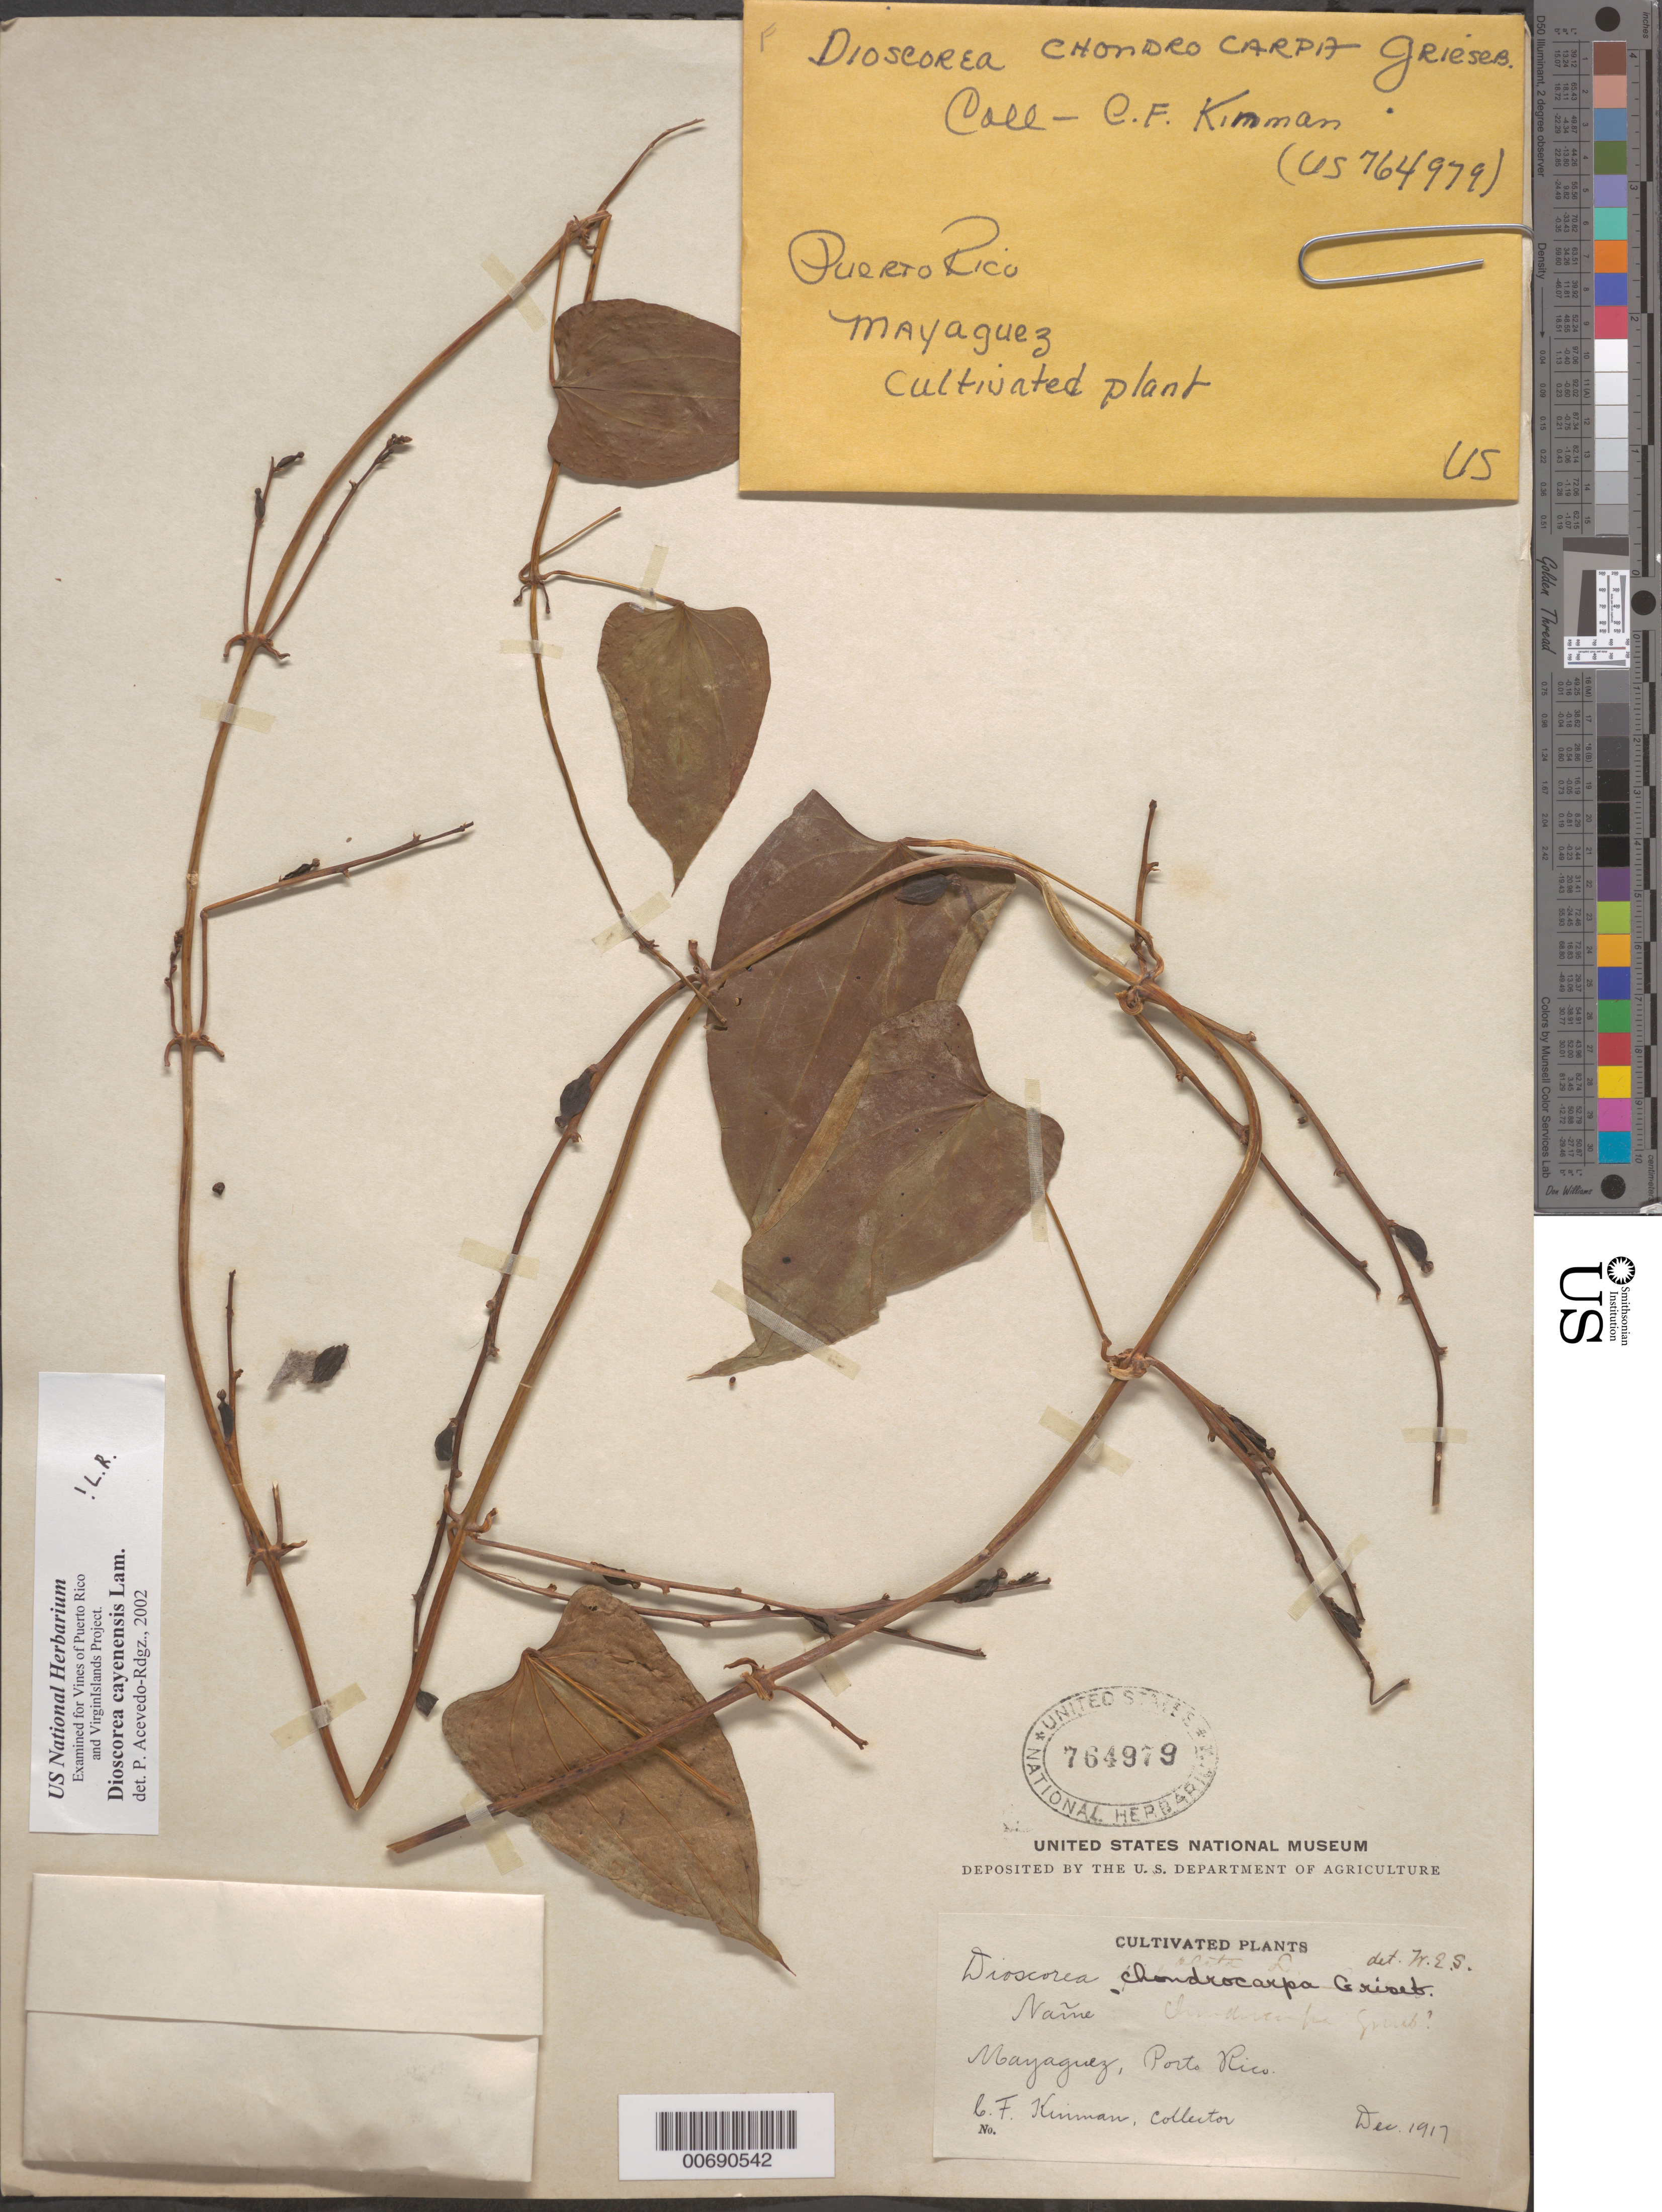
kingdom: Plantae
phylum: Tracheophyta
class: Liliopsida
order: Dioscoreales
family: Dioscoreaceae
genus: Dioscorea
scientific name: Dioscorea cayenensis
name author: Lam.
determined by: Raz, Lauren, (K)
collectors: C. Kinman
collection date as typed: Dec 1917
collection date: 1917-12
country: Puerto Rico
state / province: Mayagüez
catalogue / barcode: US 764979